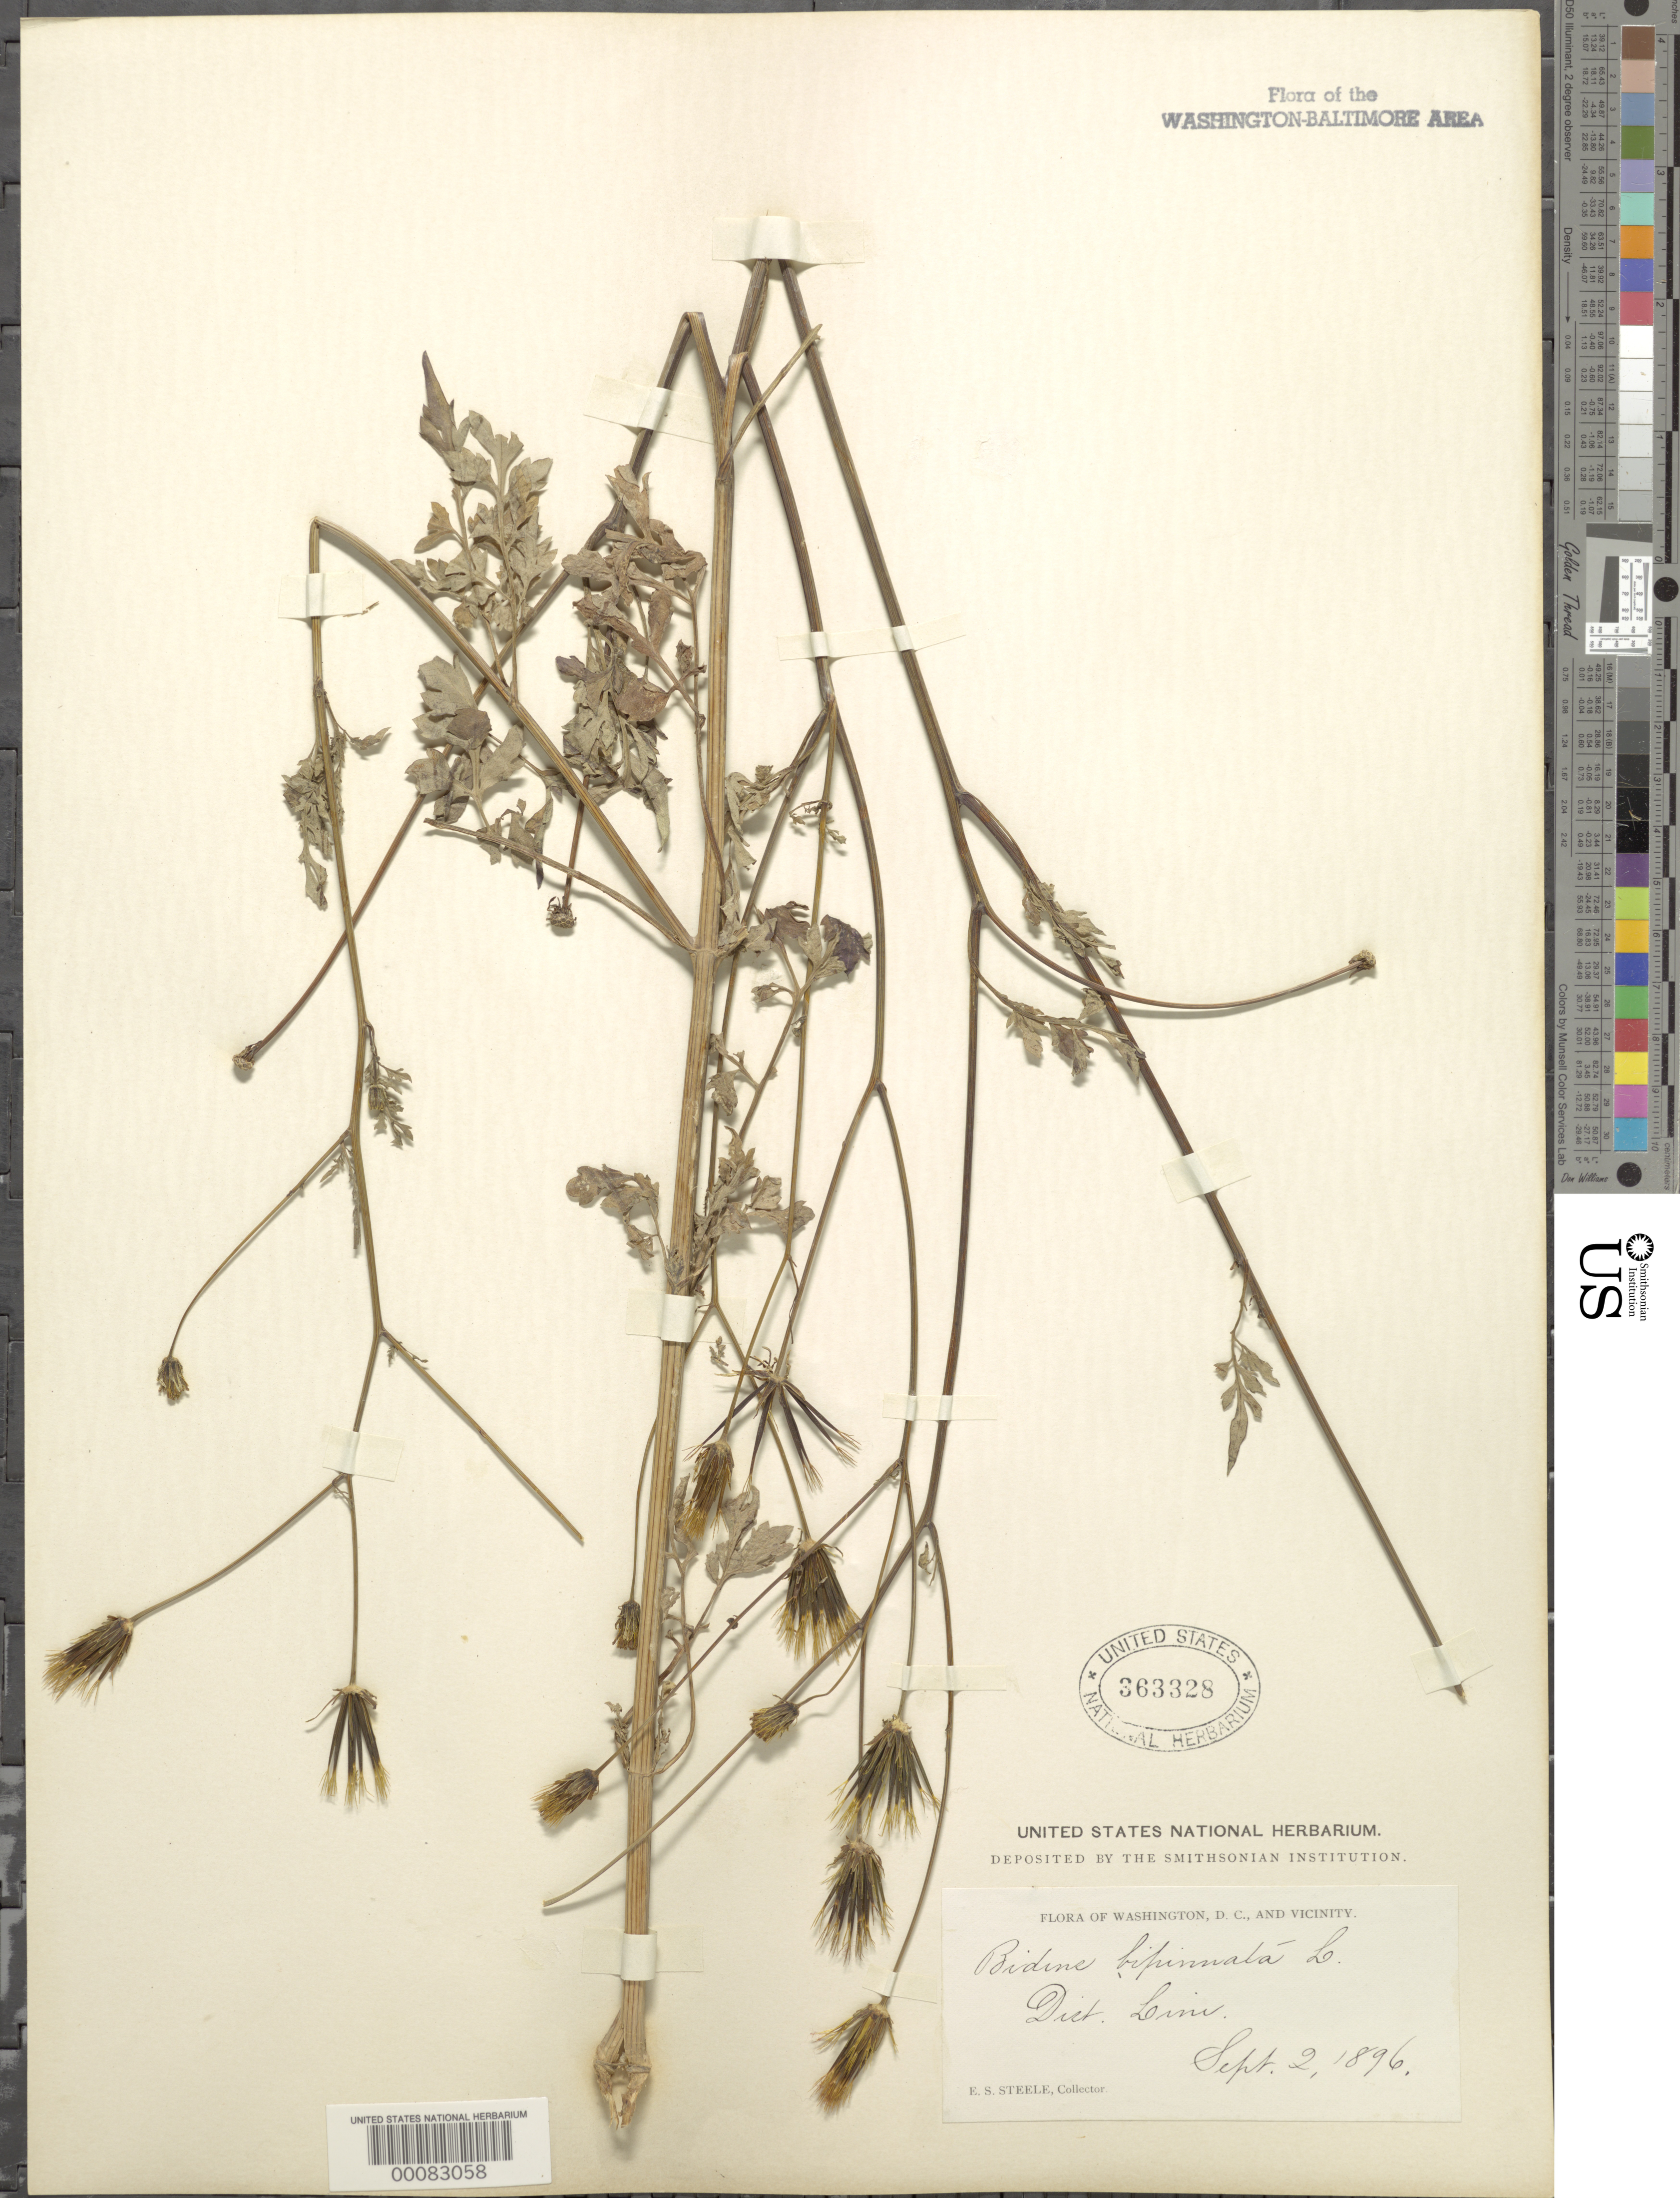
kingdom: Plantae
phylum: Tracheophyta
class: Magnoliopsida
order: Asterales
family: Asteraceae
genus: Bidens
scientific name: Bidens bipinnata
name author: L.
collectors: E. Steele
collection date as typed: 02 Sep 1896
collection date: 1896-09-02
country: United States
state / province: District of Columbia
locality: District Line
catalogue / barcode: US 363328